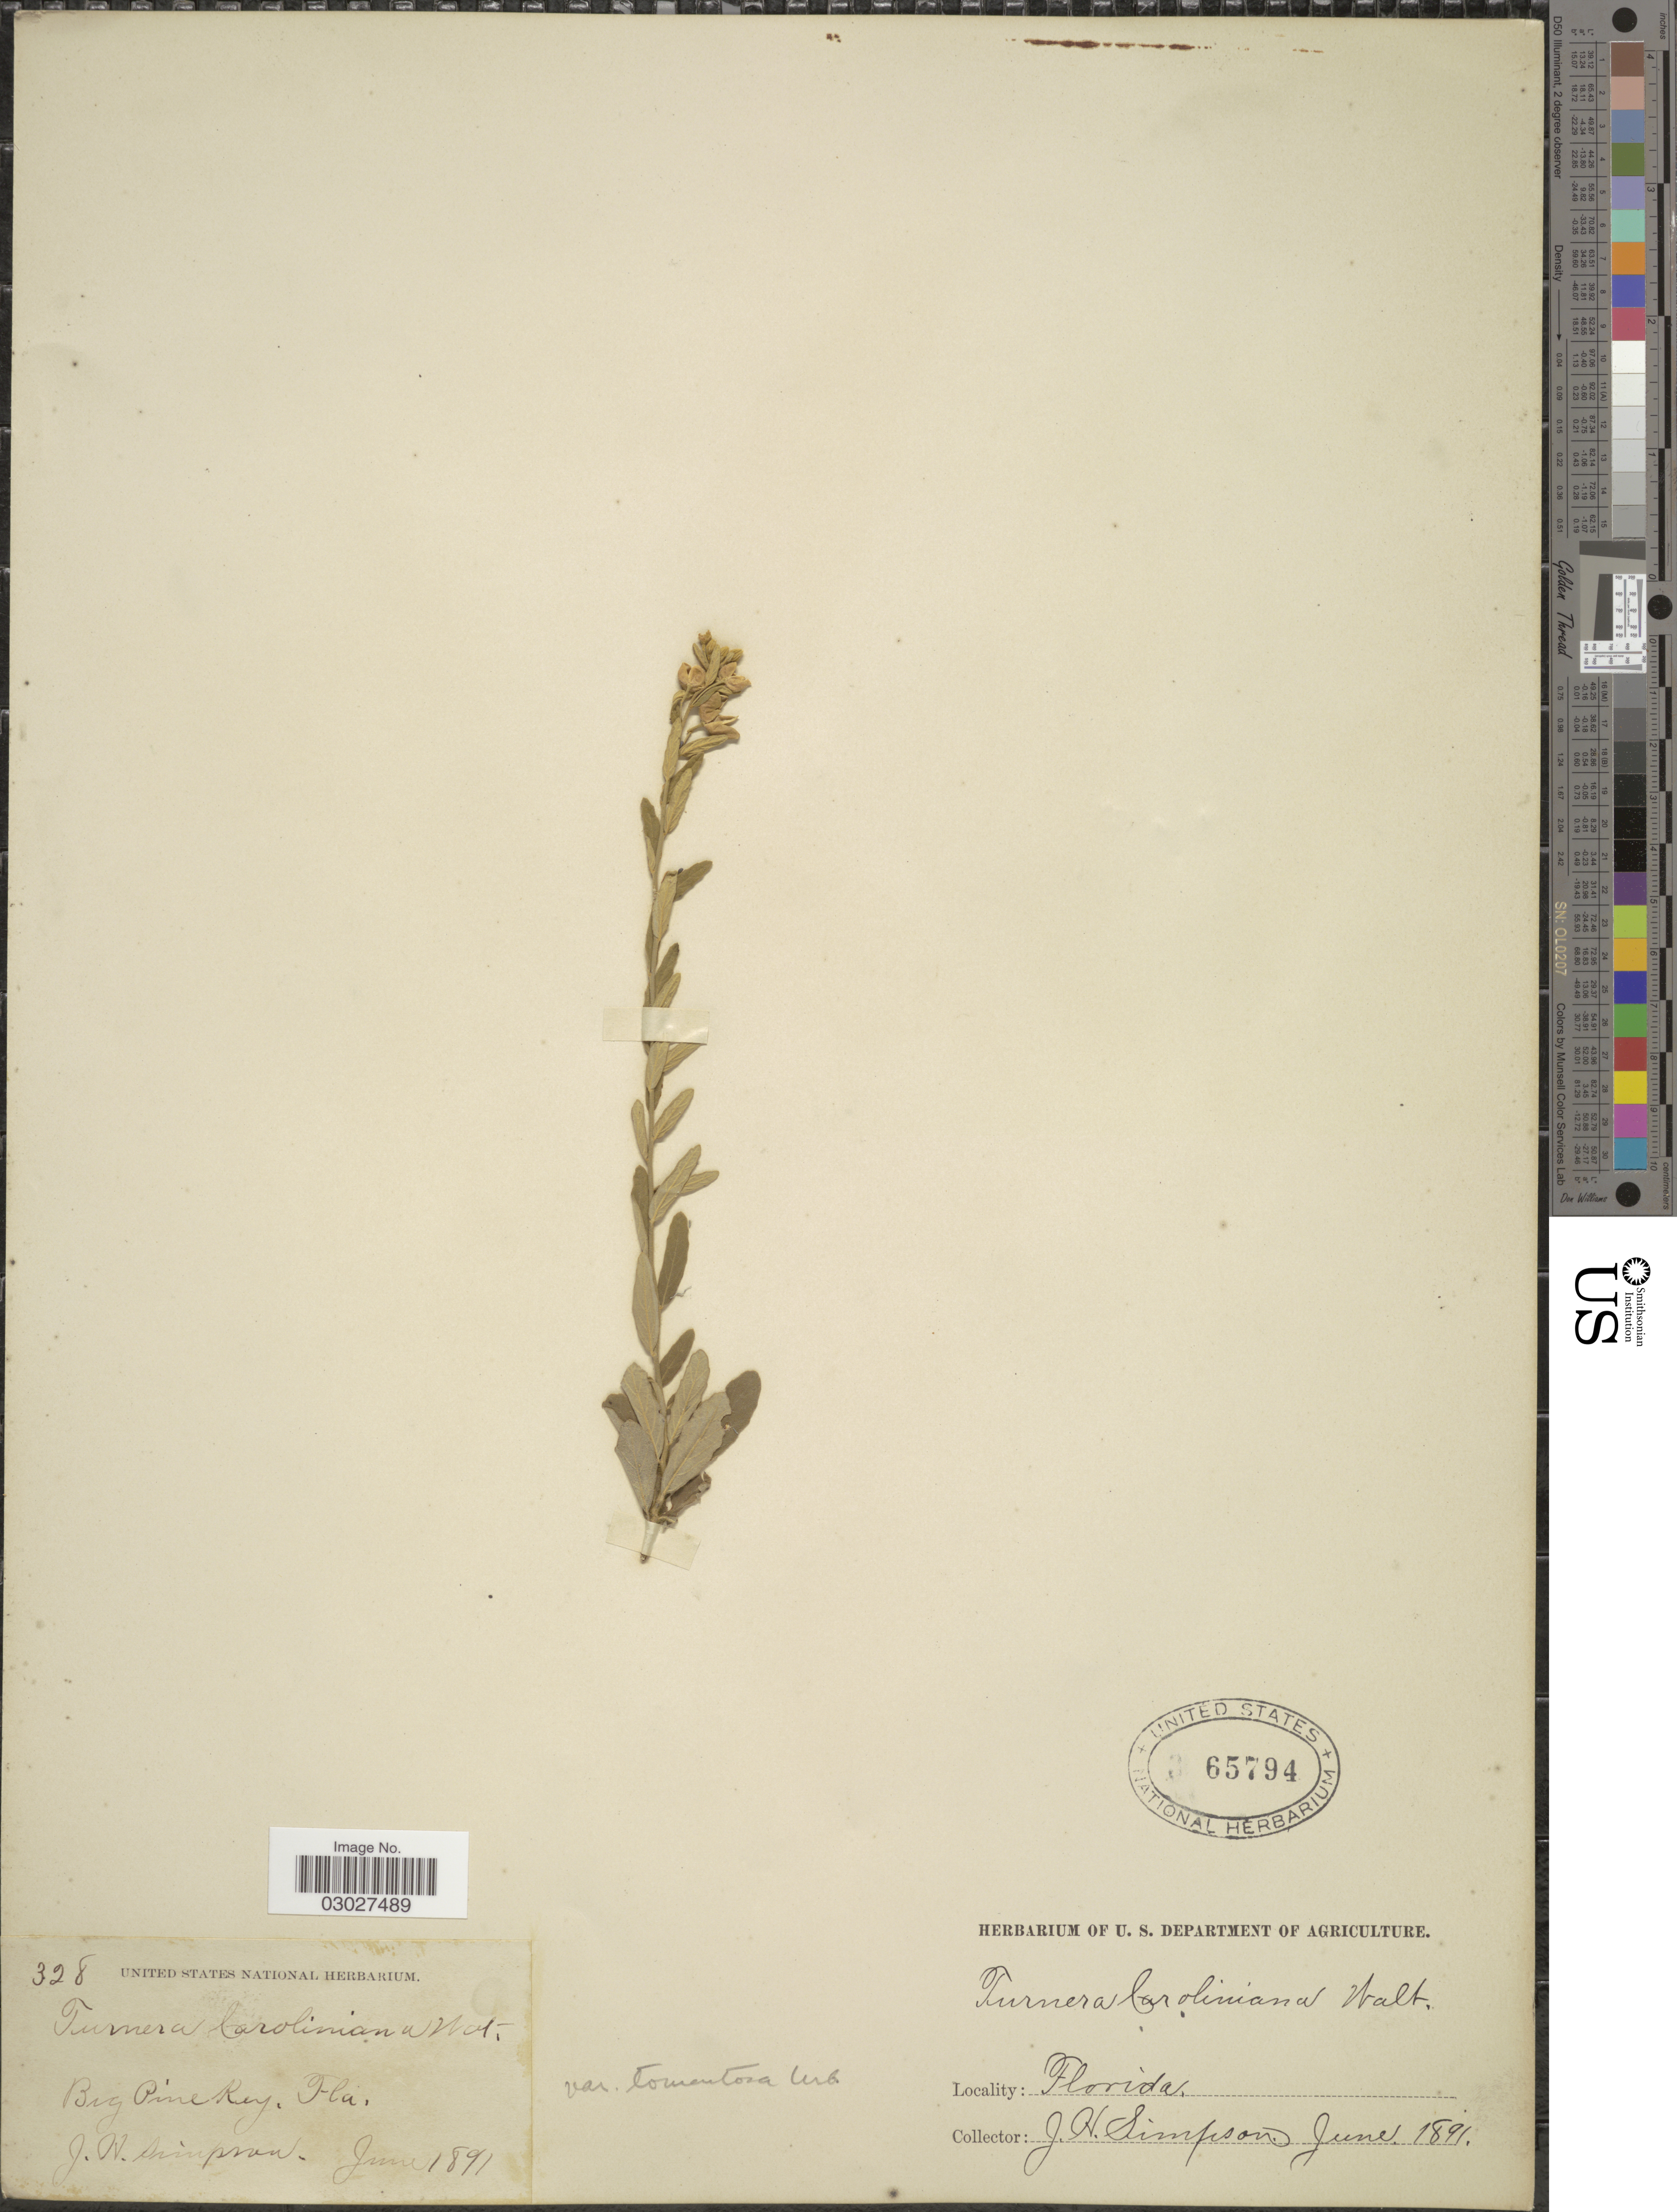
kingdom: Plantae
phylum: Tracheophyta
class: Magnoliopsida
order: Malpighiales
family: Turneraceae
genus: Piriqueta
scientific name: Piriqueta cistoides subsp. caroliniana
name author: (Walter) Arbo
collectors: J. H. Simpson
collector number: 328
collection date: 1891-06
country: United States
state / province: Florida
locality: Big Pine Key.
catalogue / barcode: US 65794